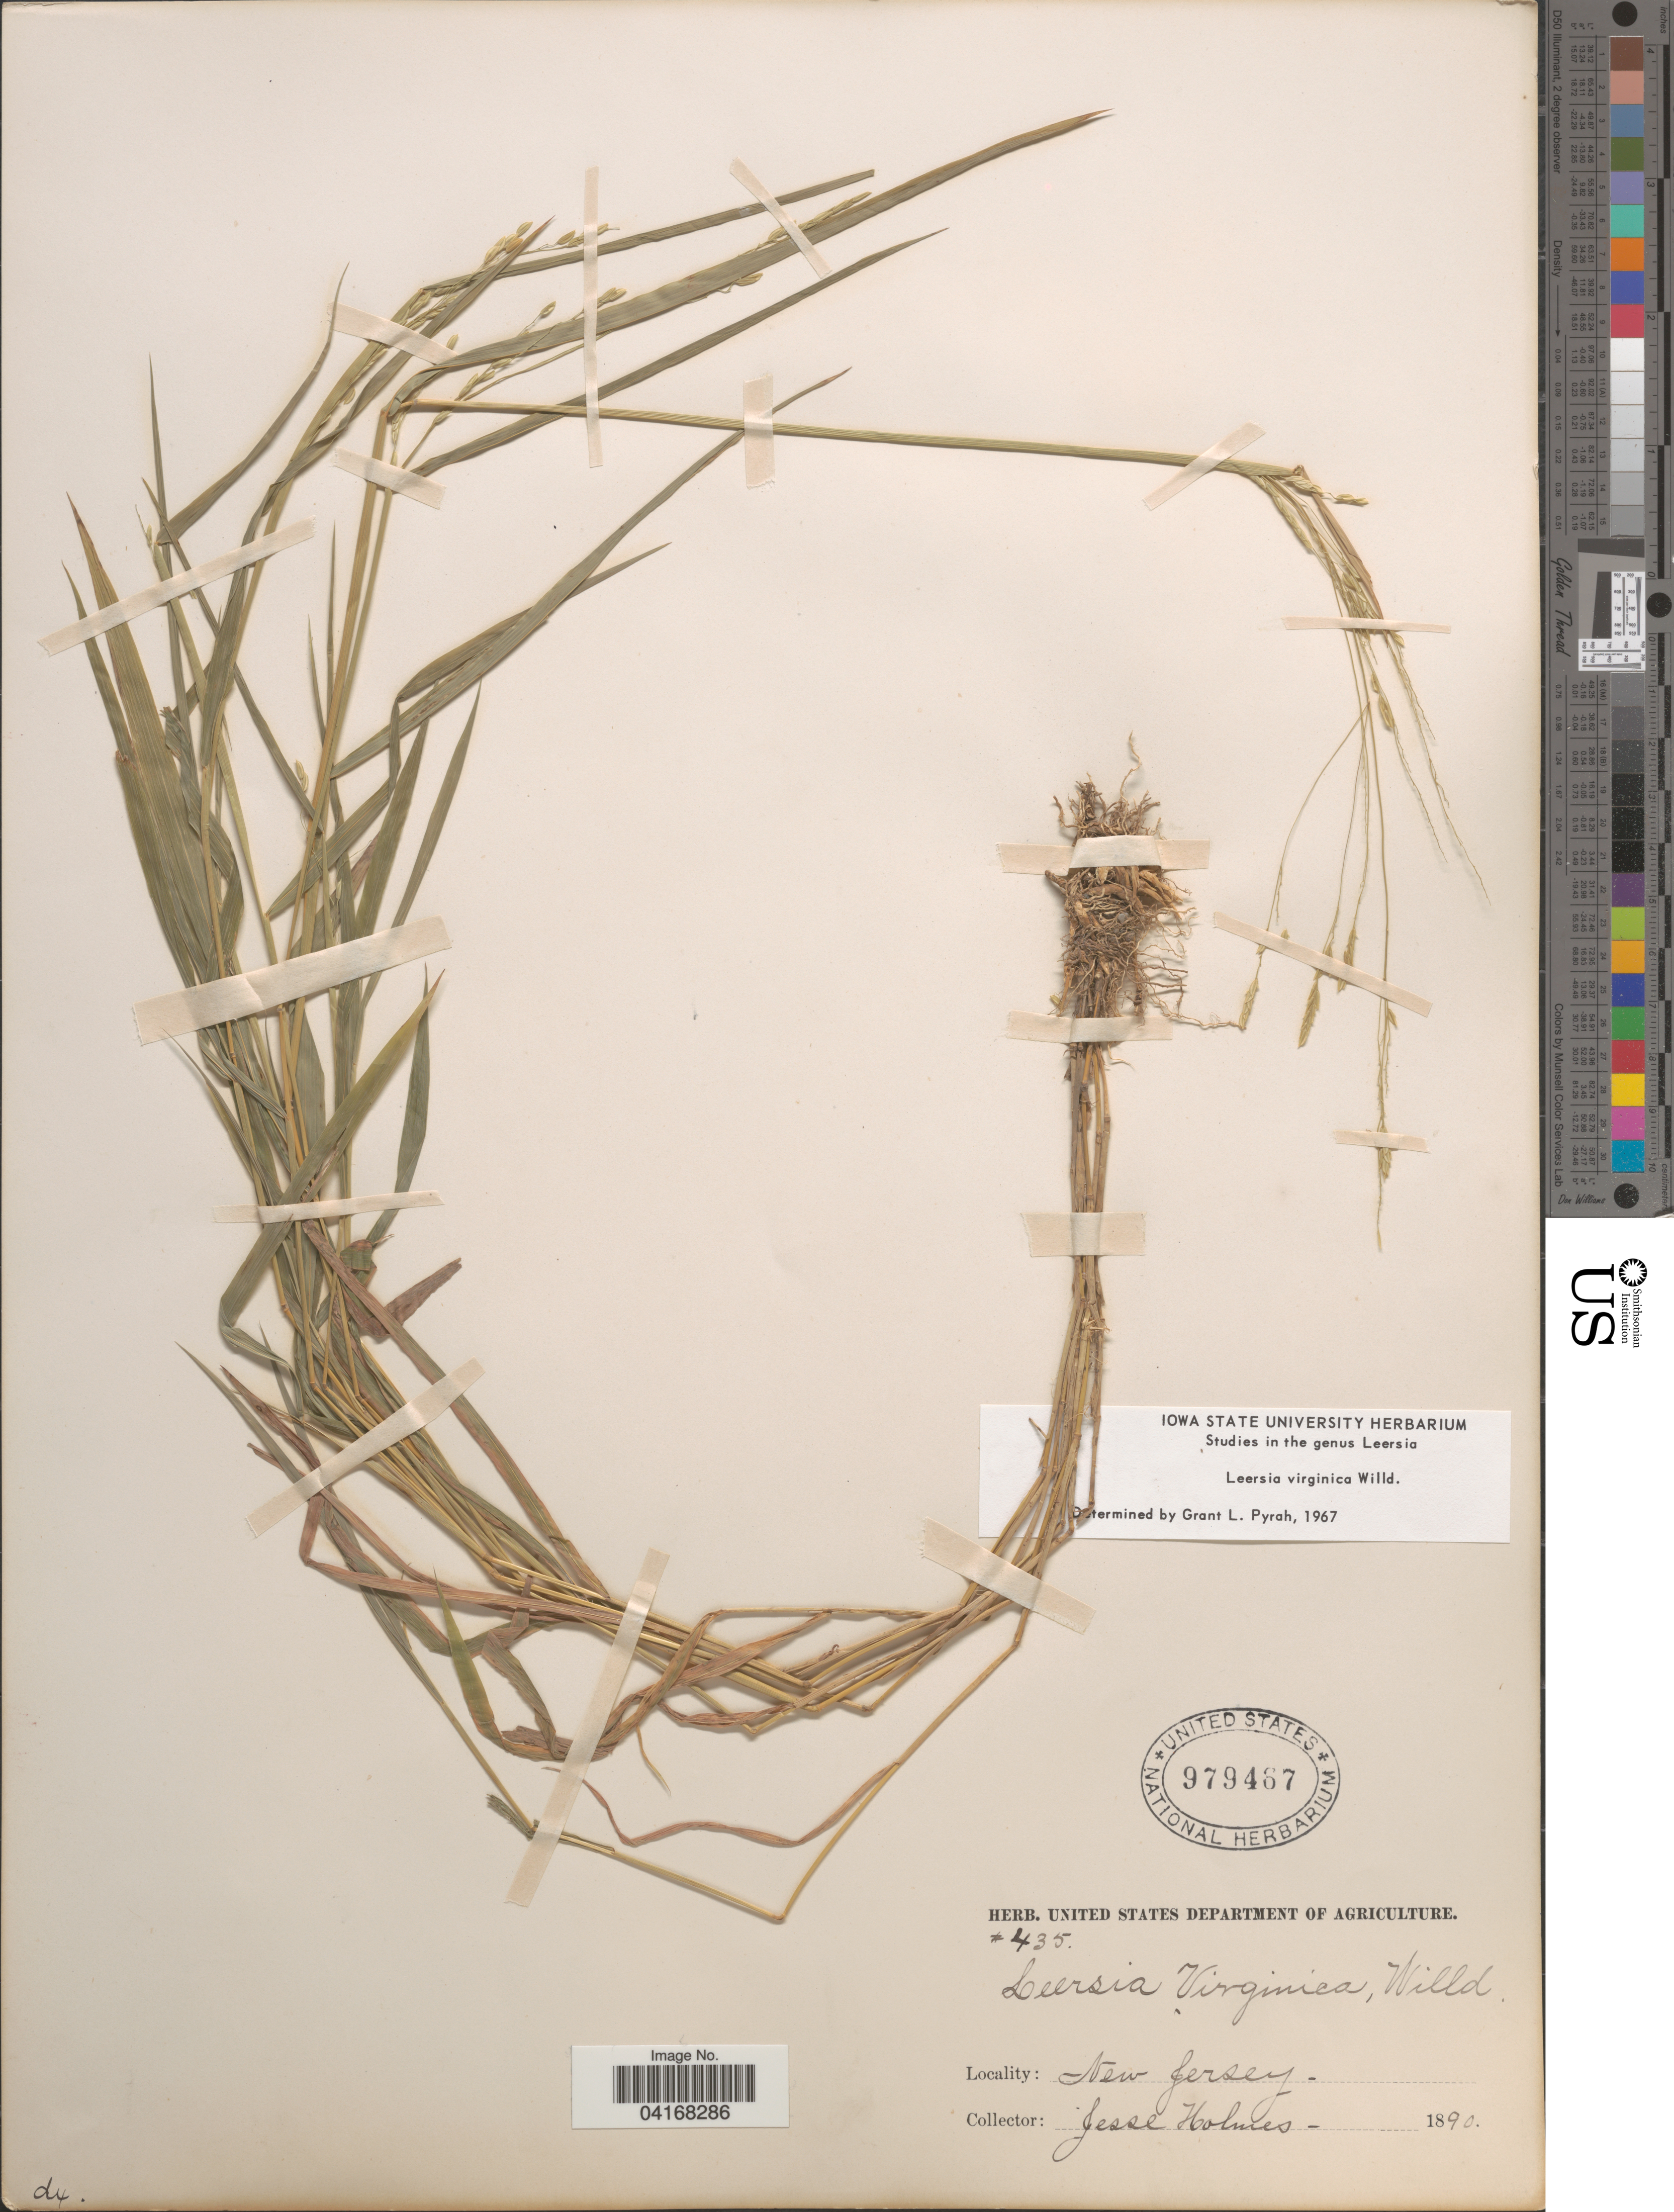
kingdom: Plantae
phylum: Tracheophyta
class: Liliopsida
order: Poales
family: Poaceae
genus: Leersia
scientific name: Leersia virginica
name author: Willd.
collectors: J. Holmes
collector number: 435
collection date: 1890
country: United States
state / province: New Jersey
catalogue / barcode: US 979467